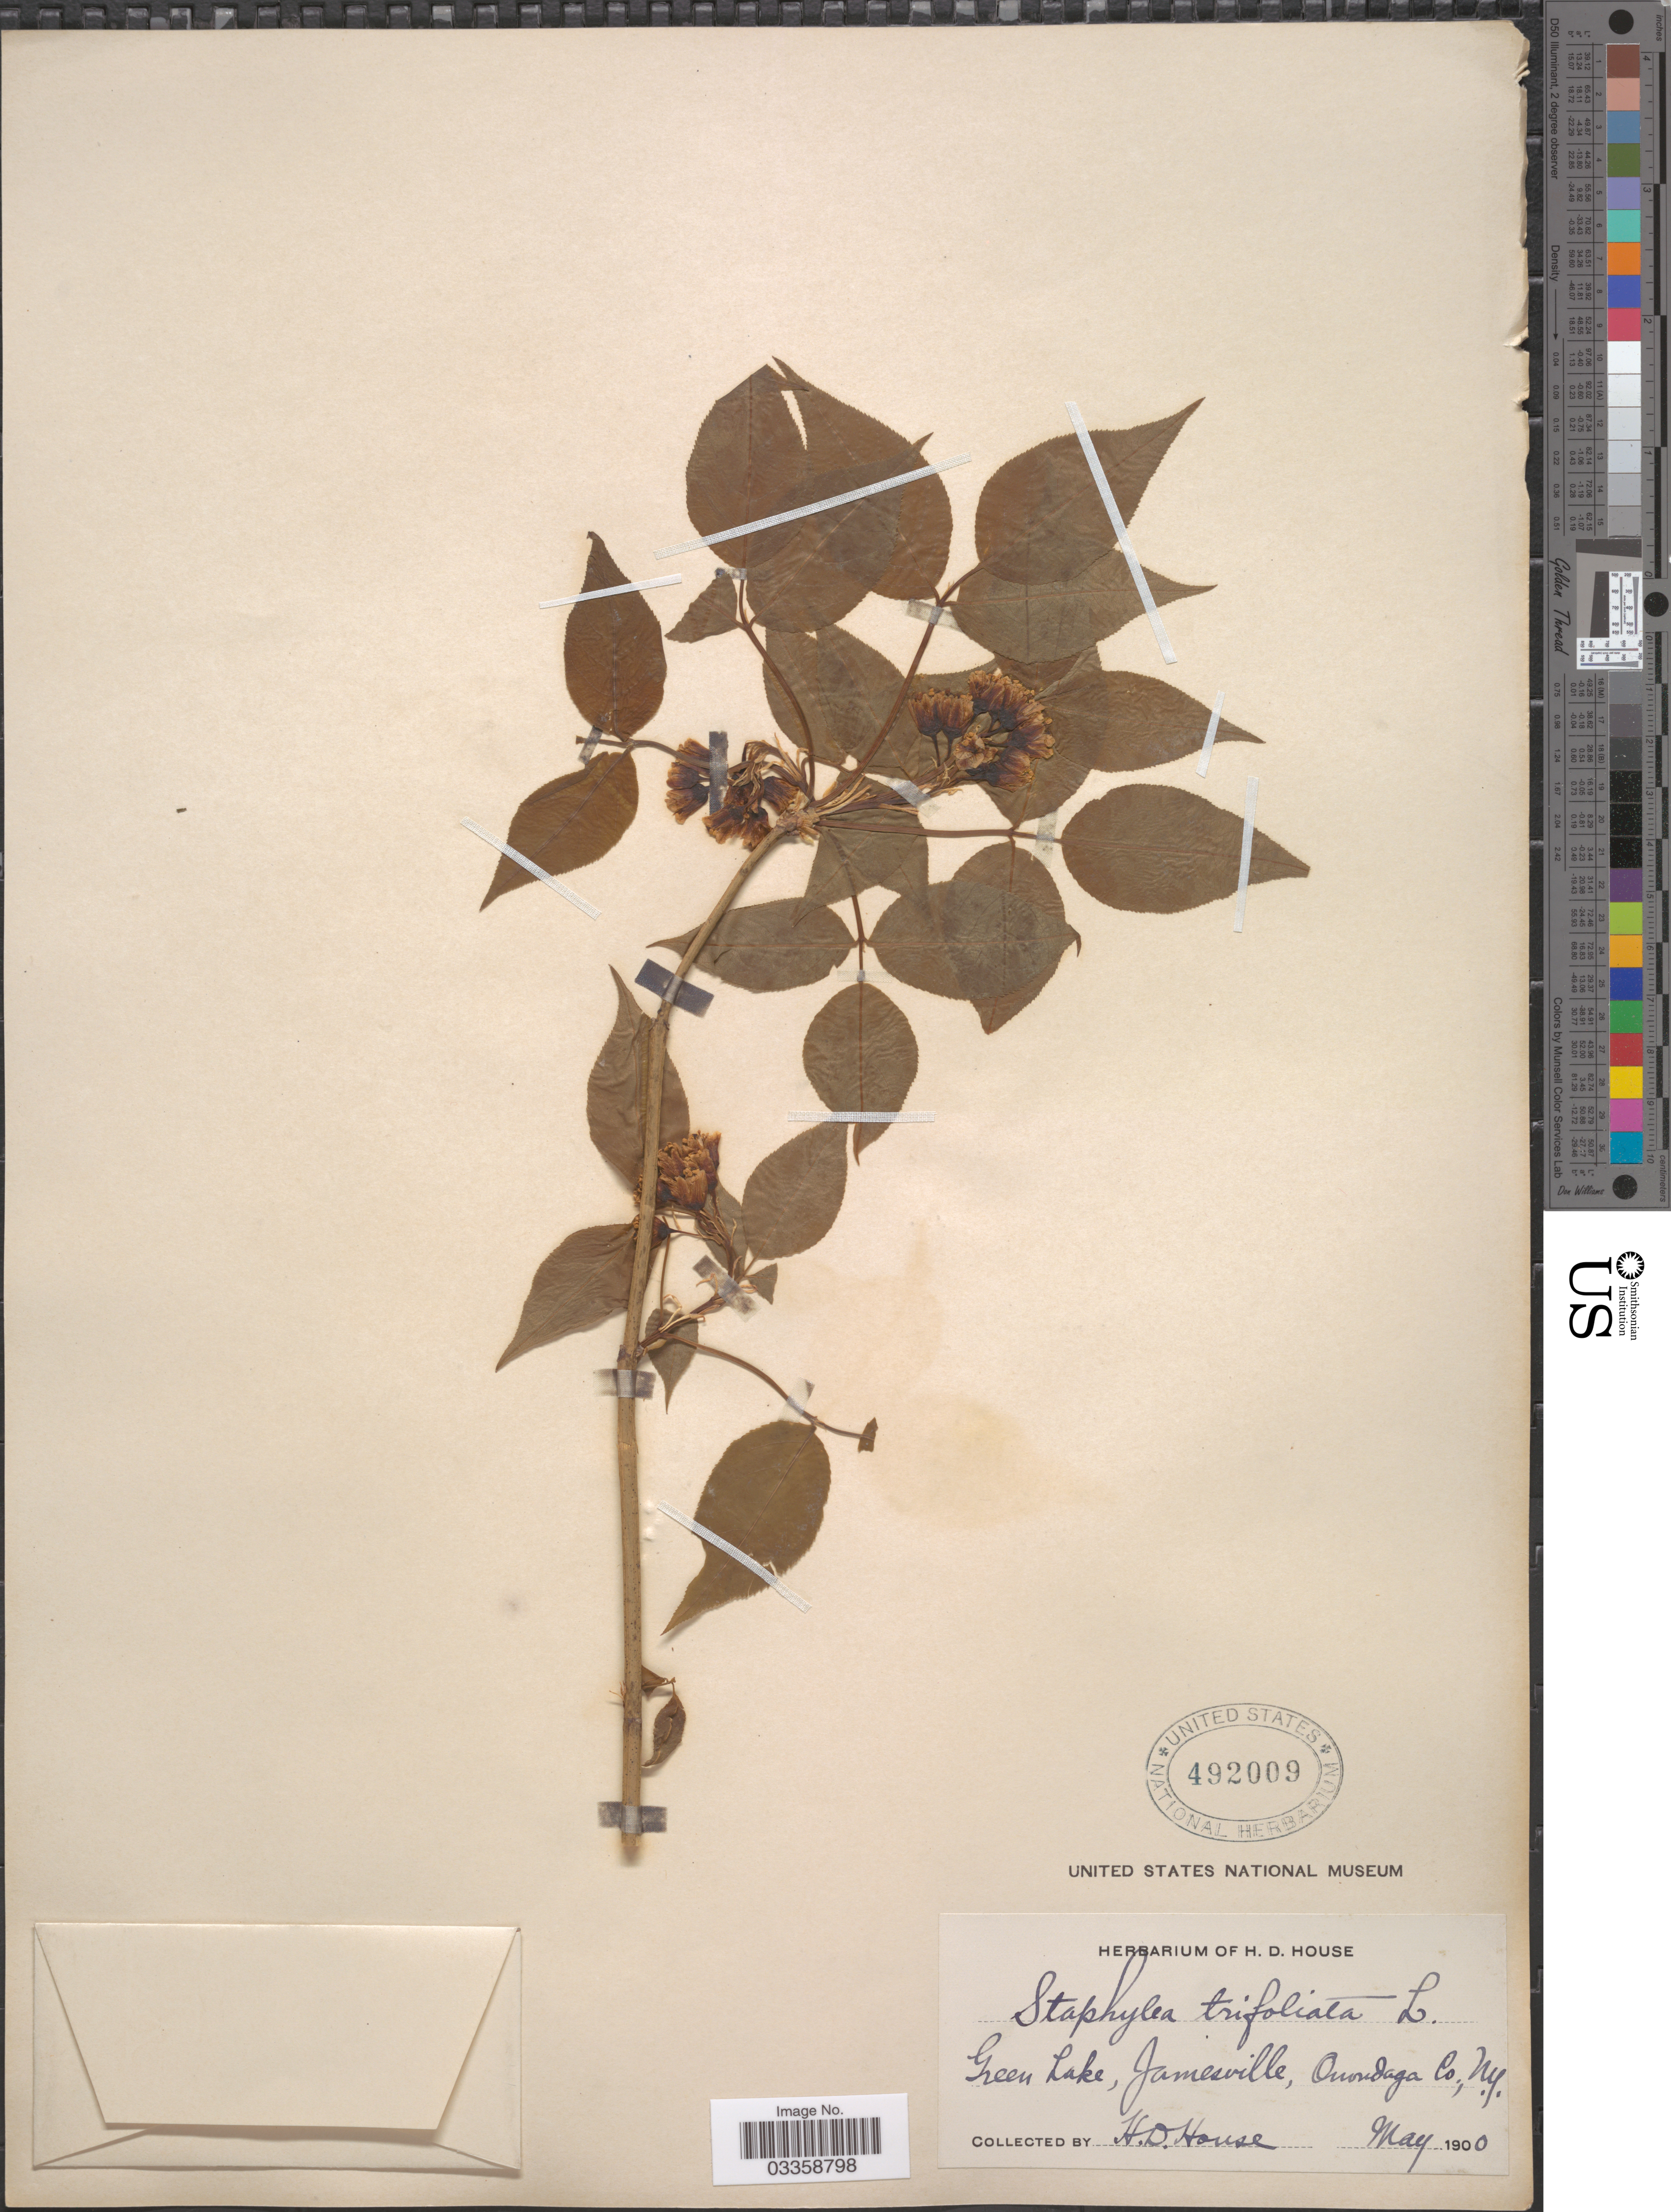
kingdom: Plantae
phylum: Tracheophyta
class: Magnoliopsida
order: Crossosomatales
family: Staphyleaceae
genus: Staphylea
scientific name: Staphylea trifolia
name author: L.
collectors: H. D. House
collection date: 1900-05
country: United States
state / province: New York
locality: Green Lake, Jamesville, Onondaga Co.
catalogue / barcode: US 492009